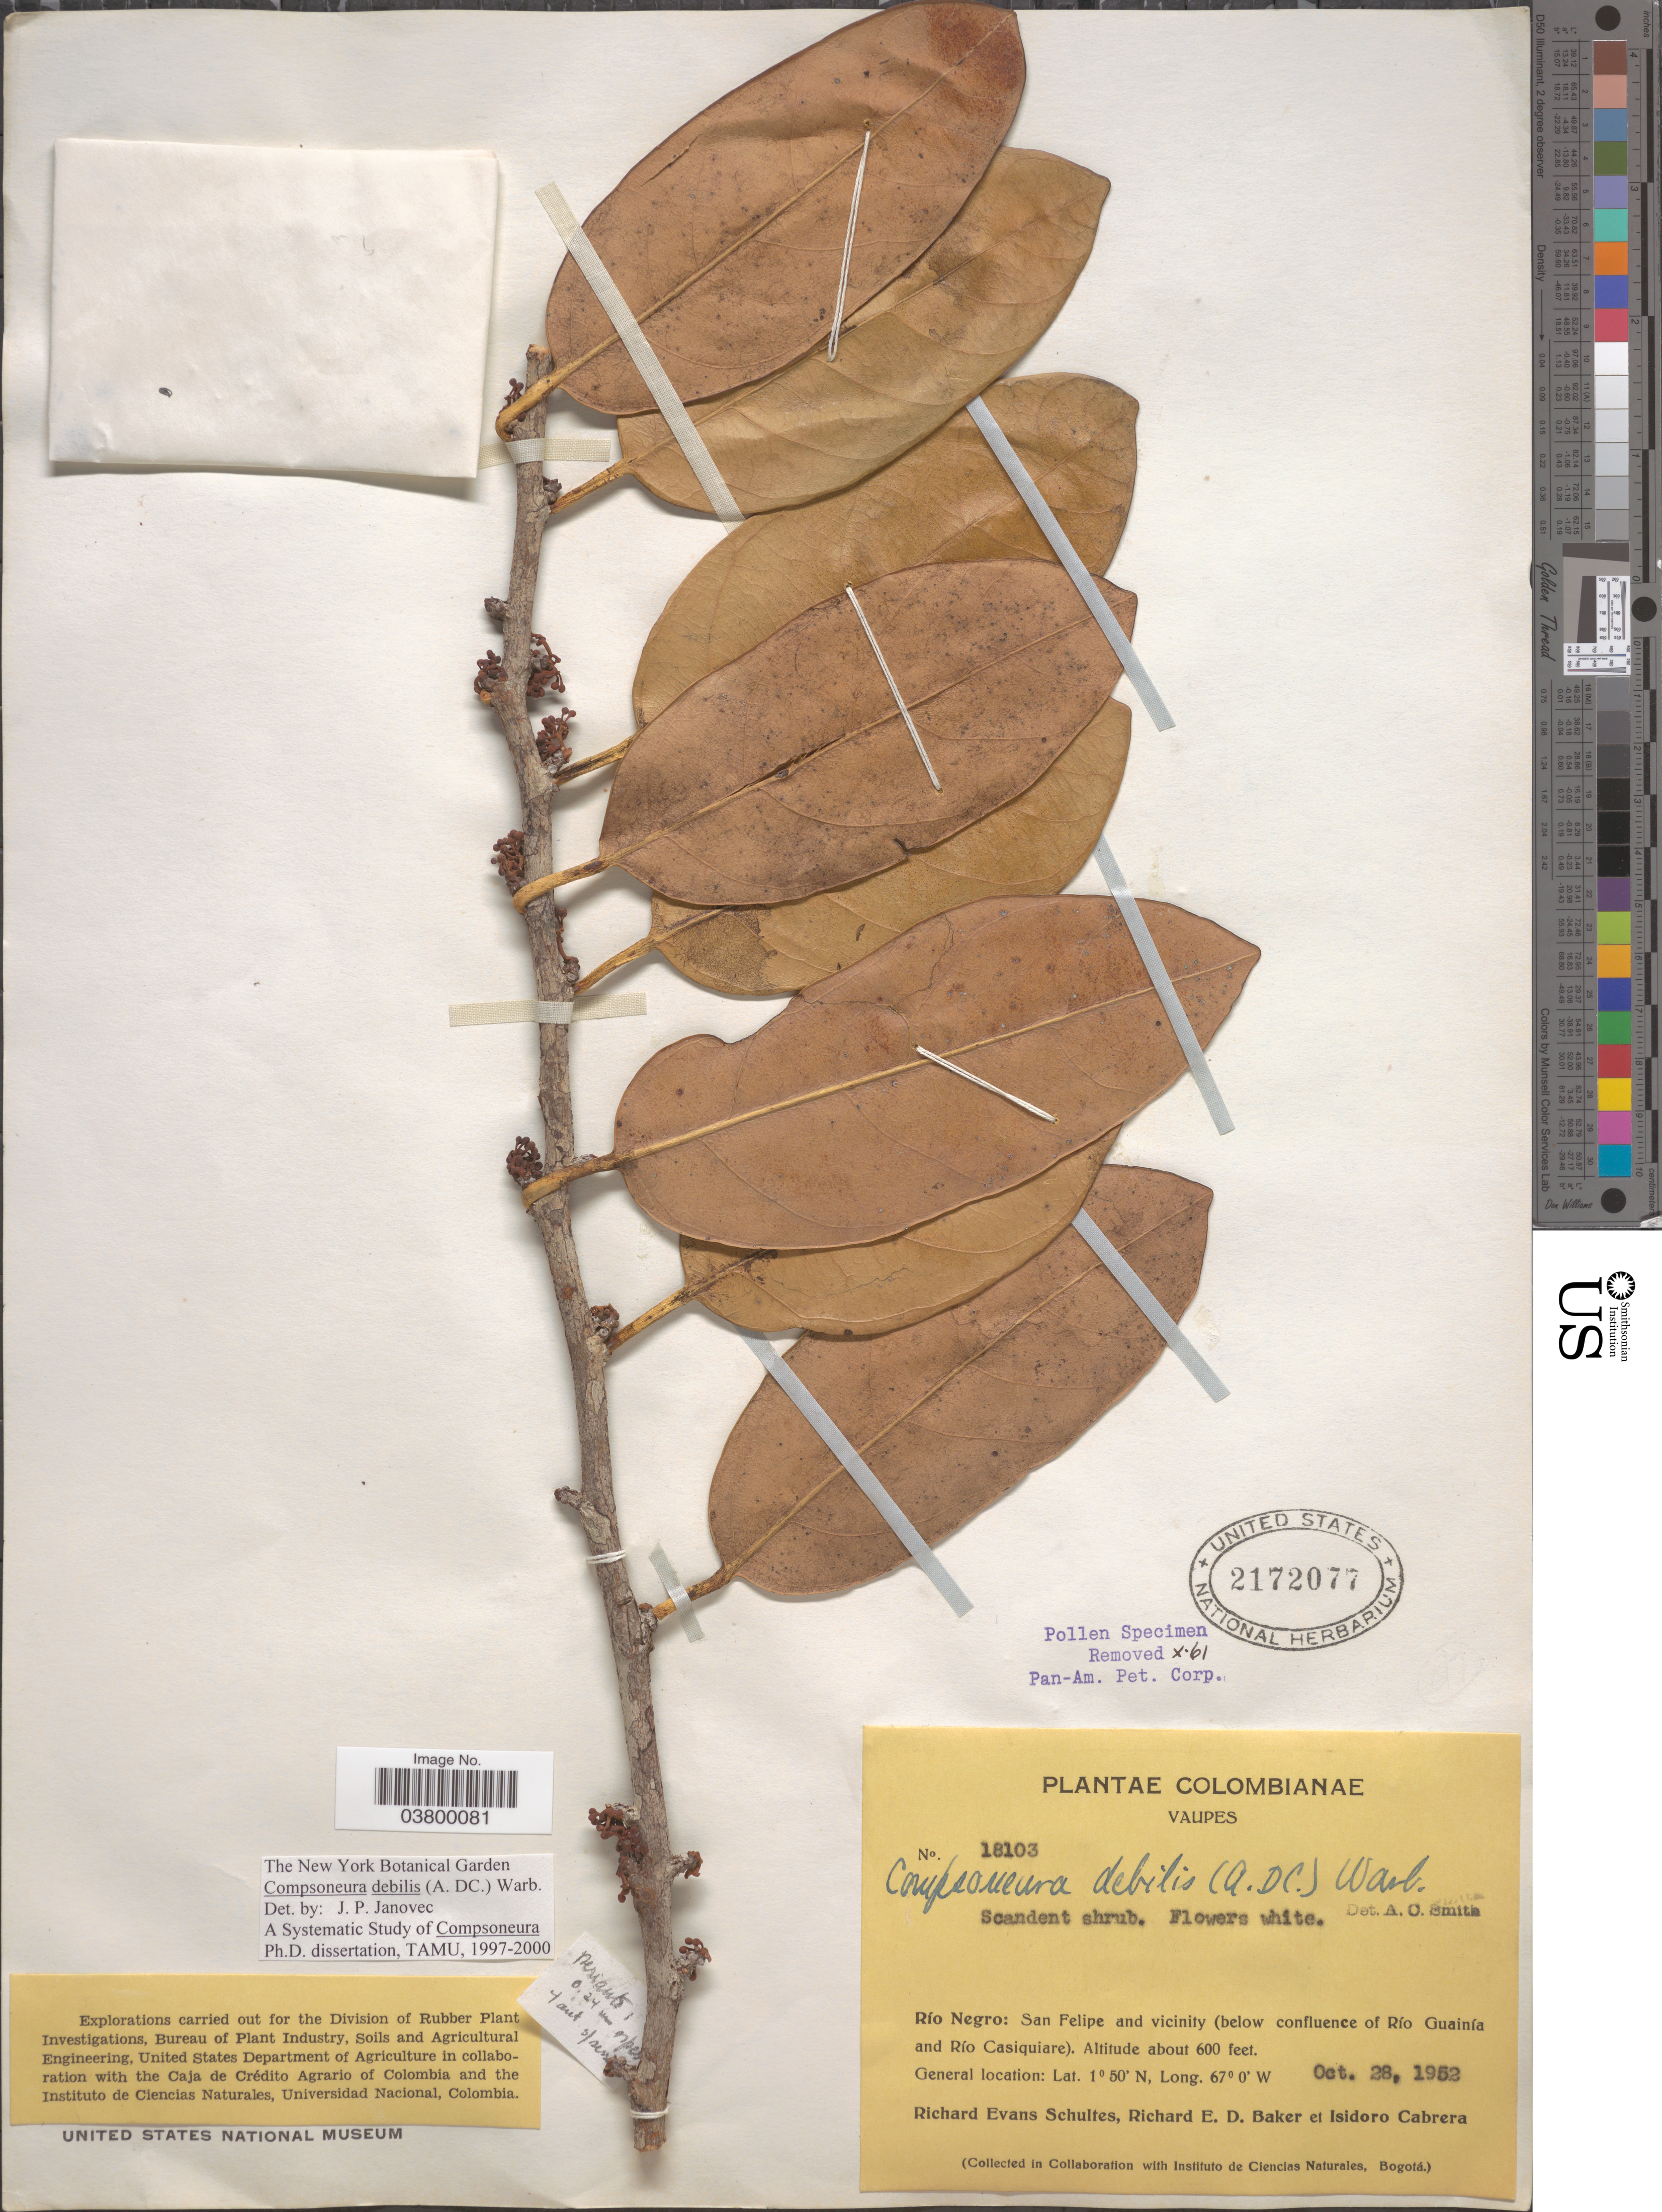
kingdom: Plantae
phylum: Tracheophyta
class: Magnoliopsida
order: Magnoliales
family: Myristicaceae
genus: Compsoneura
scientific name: Compsoneura debilis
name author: (Spruce ex A. DC.) Warb.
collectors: R. E. Schultes, R. E. D. Baker & I. Cabrera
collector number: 18103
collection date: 1952-10-28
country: Colombia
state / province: Vaupés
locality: Río Negro: San Felipe and vicinity (below confluence of Río Guainía and Río Casiquiare).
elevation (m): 183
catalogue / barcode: US 2172077